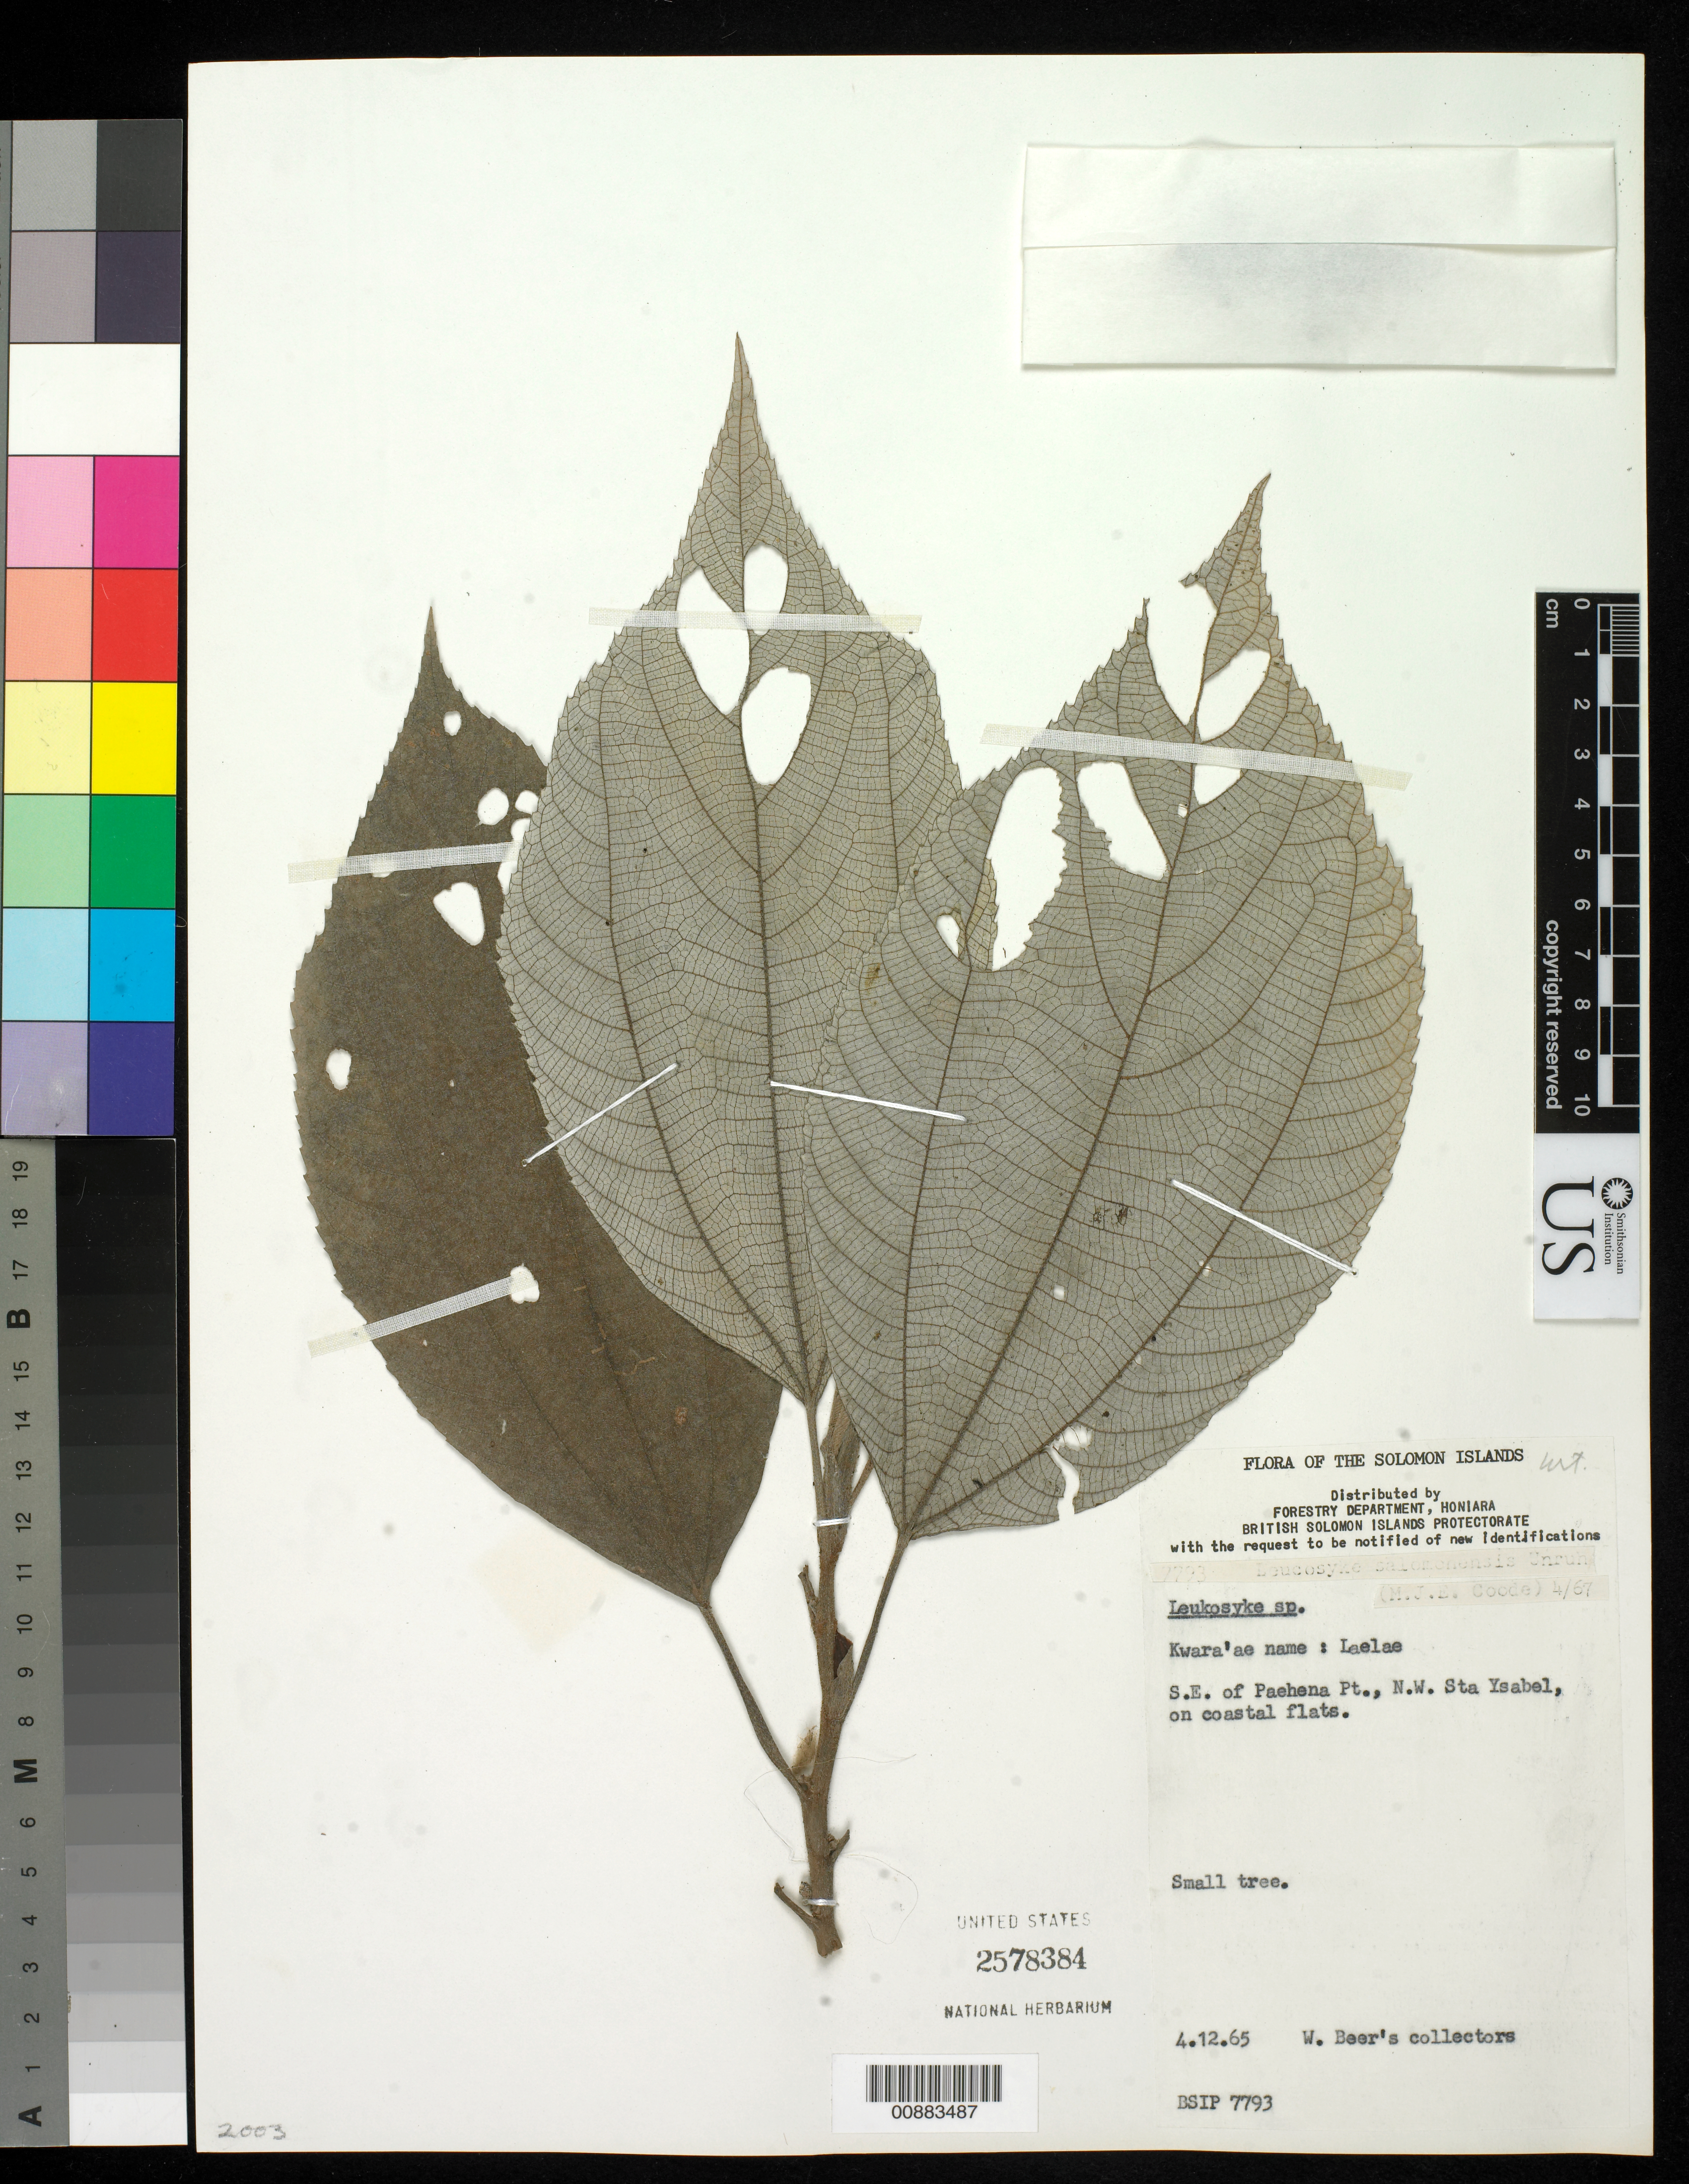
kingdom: Plantae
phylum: Tracheophyta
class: Magnoliopsida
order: Rosales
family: Urticaceae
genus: Leucosyke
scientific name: Leucosyke salomonensis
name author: Unruh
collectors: W. Beer's Collectors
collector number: BSIP 7793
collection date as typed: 04 Dec 1965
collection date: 1965-12-04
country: Solomon Islands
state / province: Isabel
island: Santa Isabel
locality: SE of Paehena Pt., NW St. Ysabel, on coastal flats.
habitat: coastal flats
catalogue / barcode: US 2578384